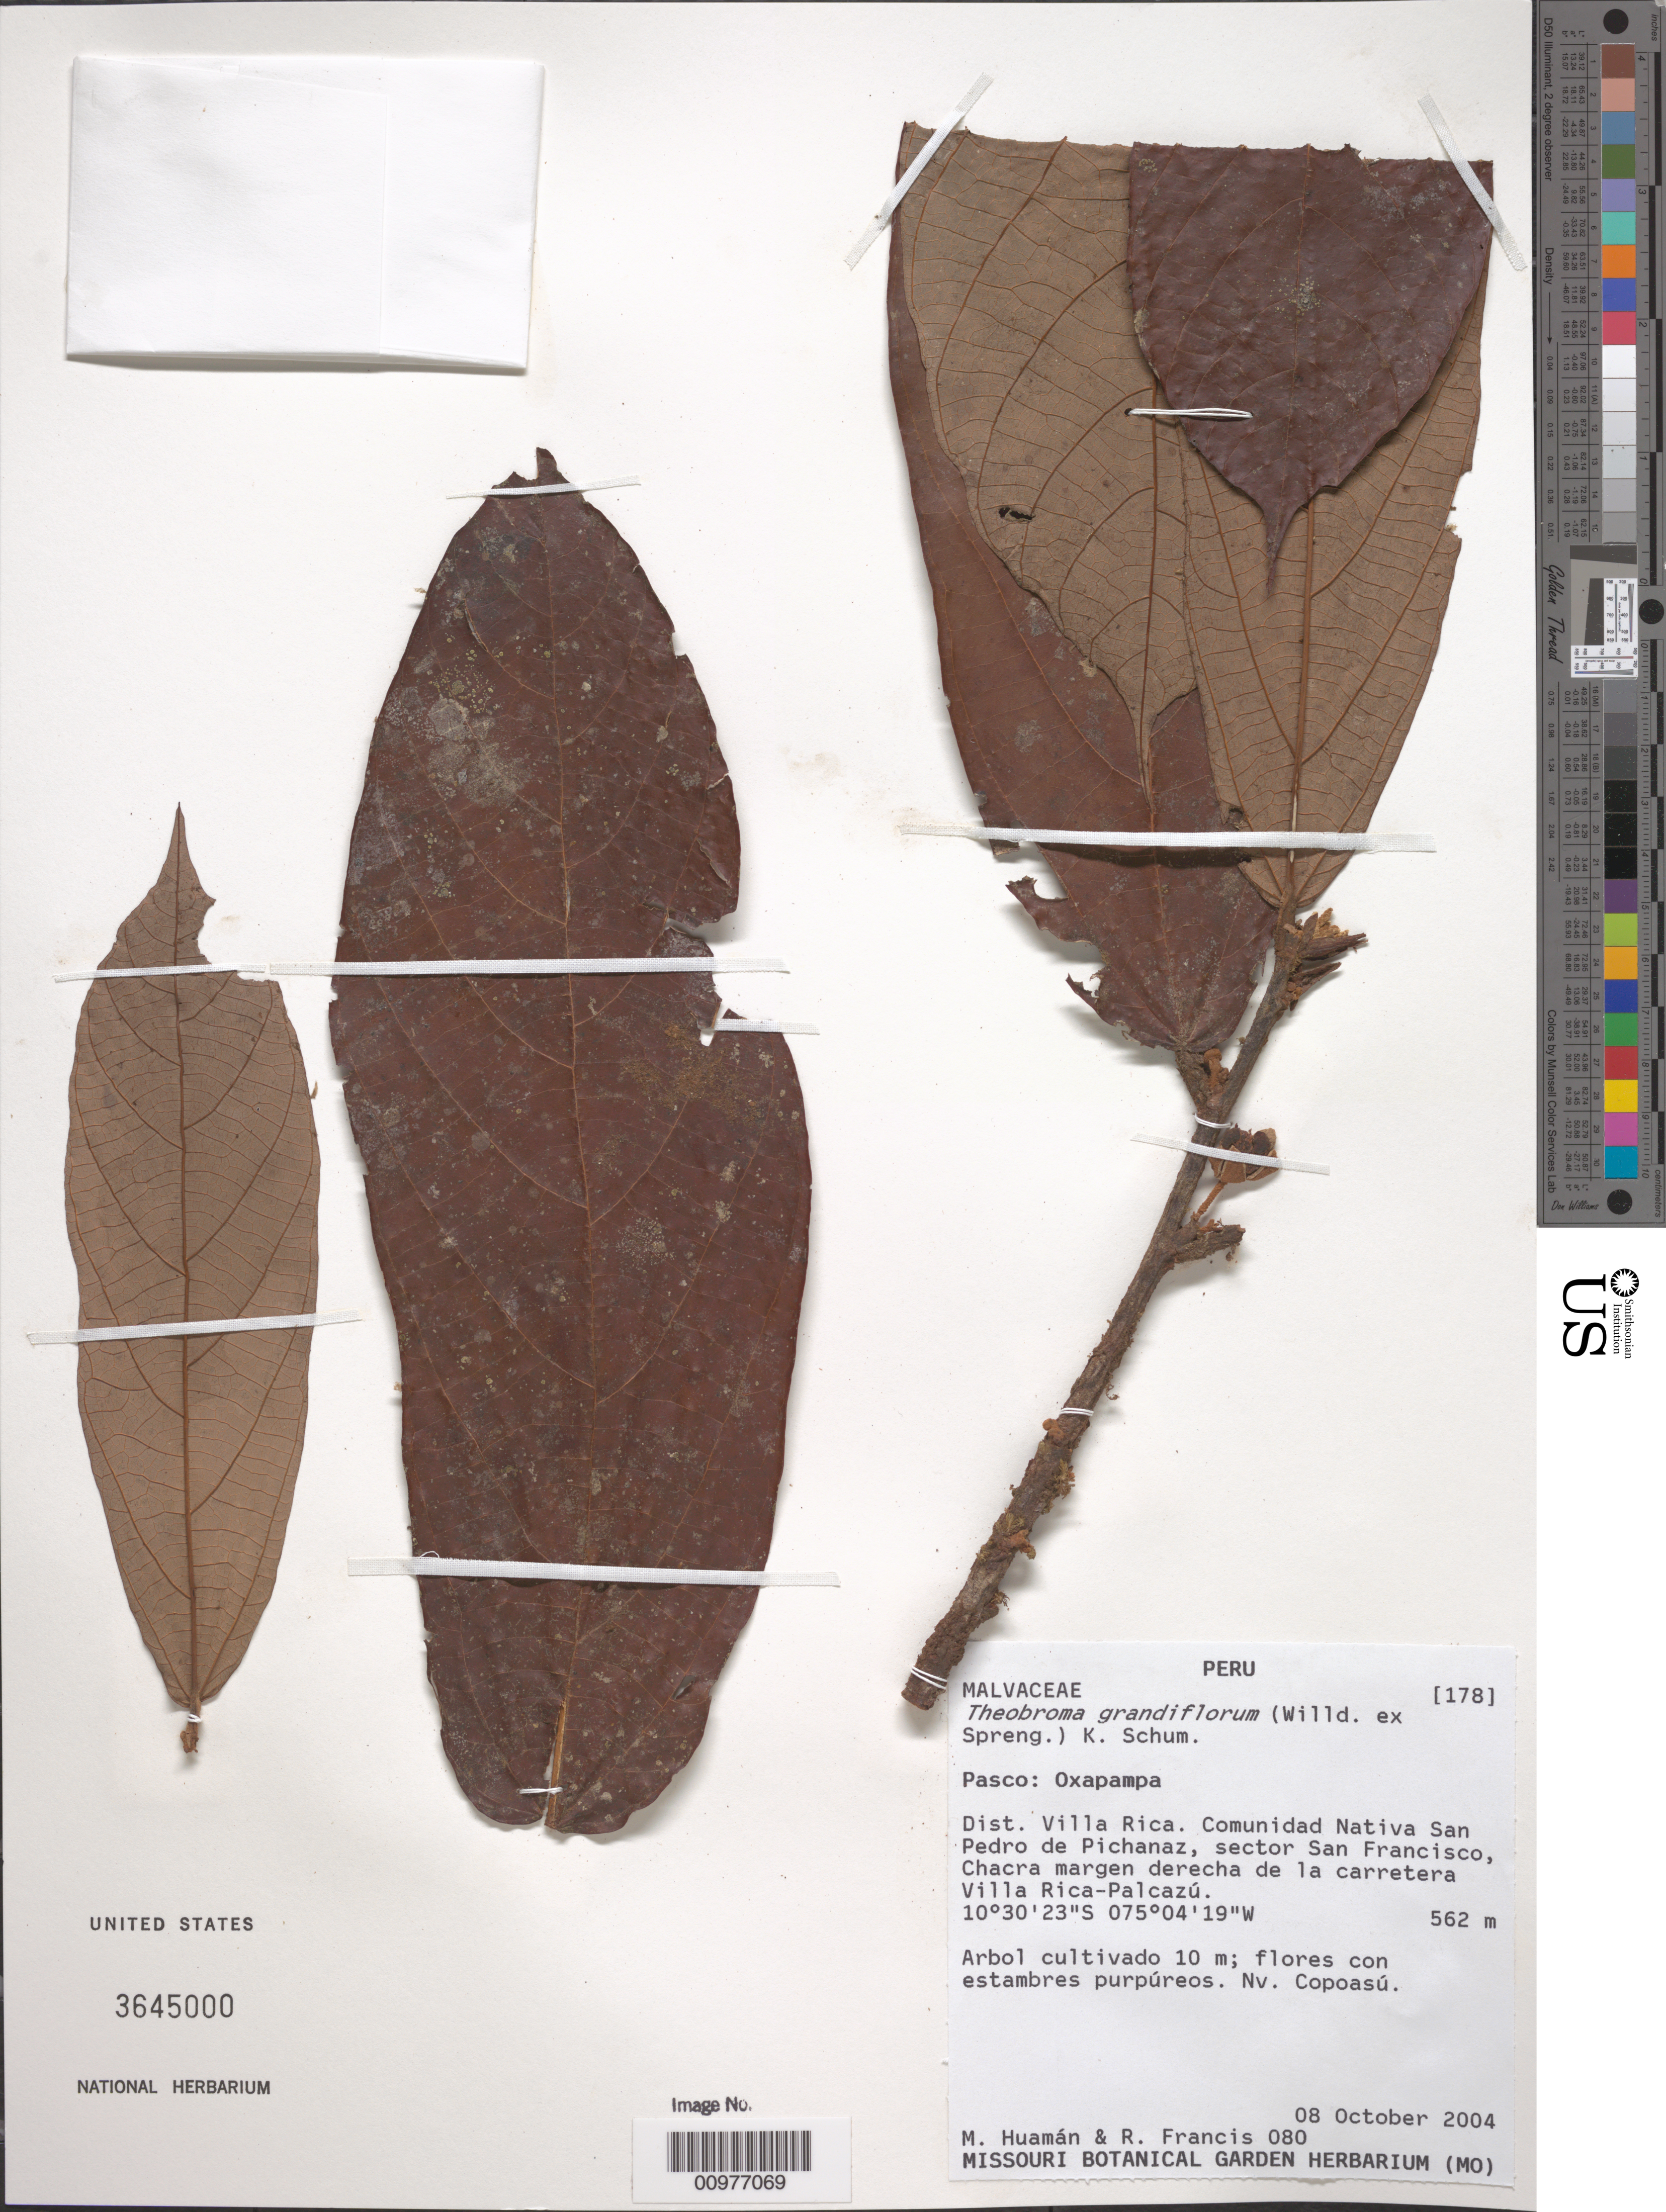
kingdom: Plantae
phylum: Tracheophyta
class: Magnoliopsida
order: Malvales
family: Malvaceae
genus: Theobroma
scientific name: Theobroma grandiflorum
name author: (Willd. ex Spreng.) K. Schum.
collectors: M. Huamán & R. Francis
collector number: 80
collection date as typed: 08 October 2004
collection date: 2004-10-08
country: Peru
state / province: Pasco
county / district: Oxapampa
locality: Dist. Villa Rica. Comunidad Nativa San Pedro de Pichanaz, sector San Francisco, Chacra margen derecha de la carretera Villa Rica-Palcazu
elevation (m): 562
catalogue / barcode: US 3645000